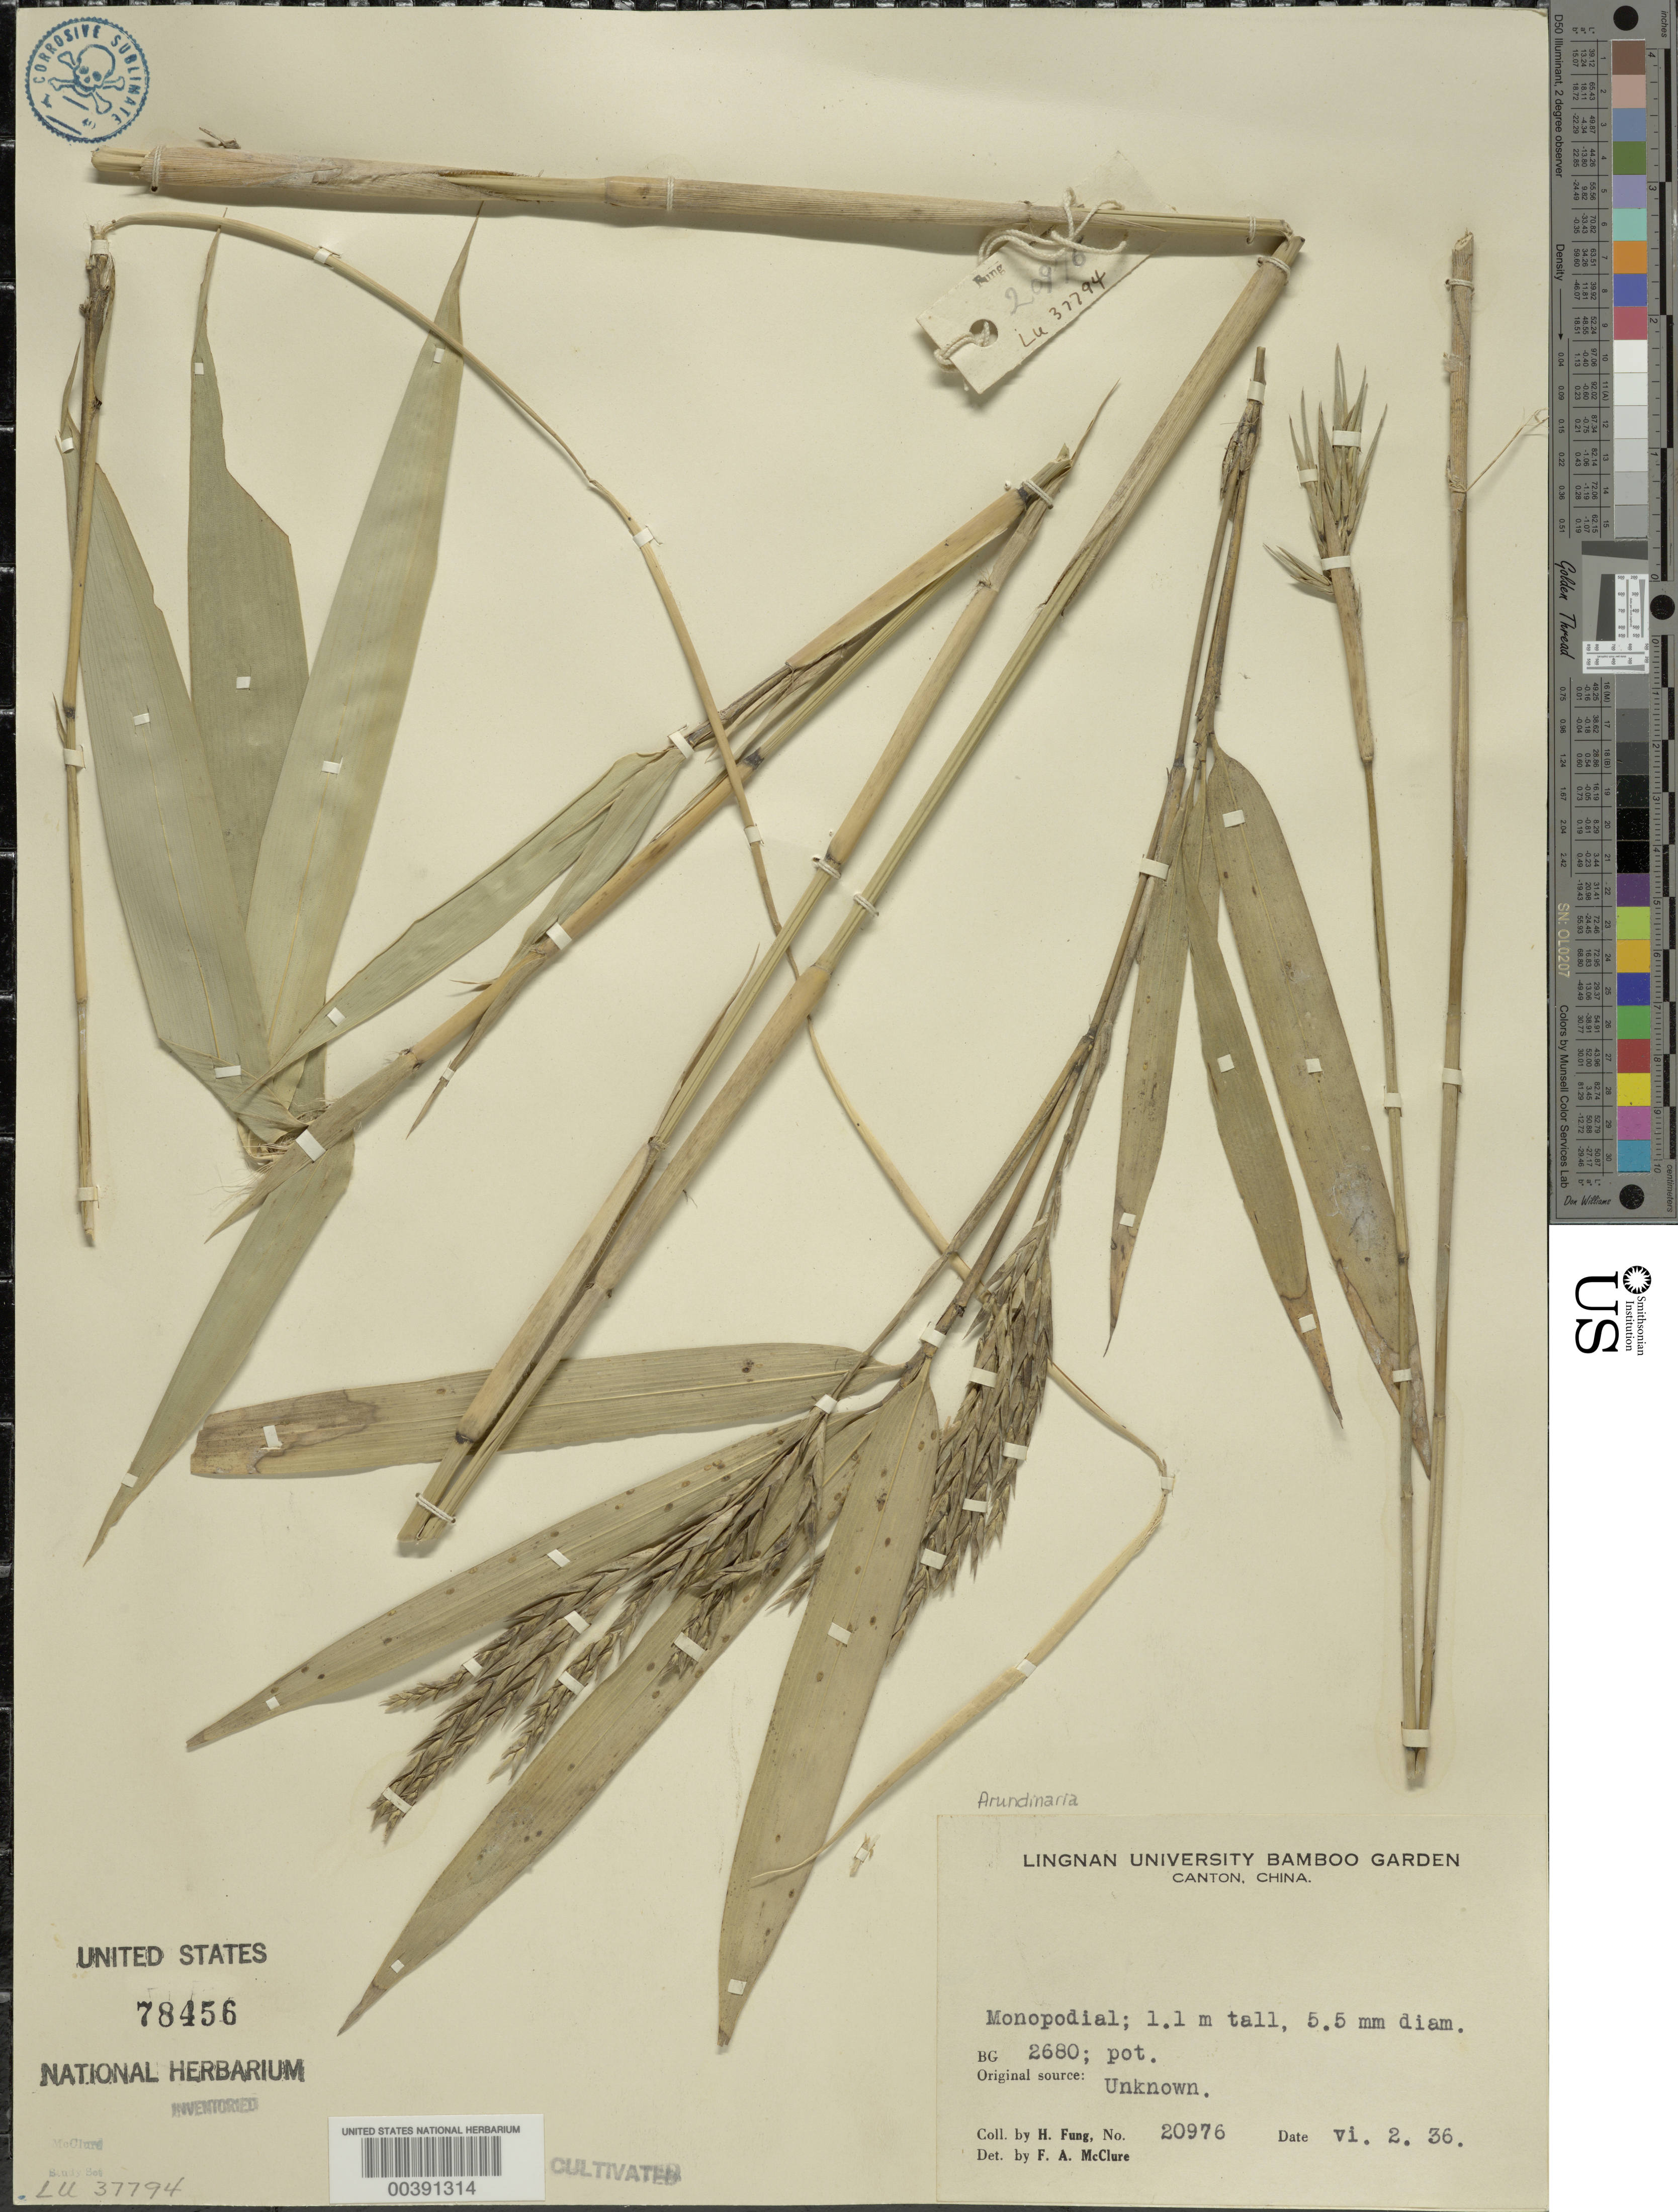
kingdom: Plantae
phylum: Tracheophyta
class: Liliopsida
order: Poales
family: Poaceae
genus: Arundinaria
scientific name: Arundinaria sp.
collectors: H. L. Fung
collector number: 20976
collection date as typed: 02 Jun 1936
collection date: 1936-06-02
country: China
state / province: Guangdong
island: Honam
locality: Lingnan univ. bg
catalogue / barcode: US 78456